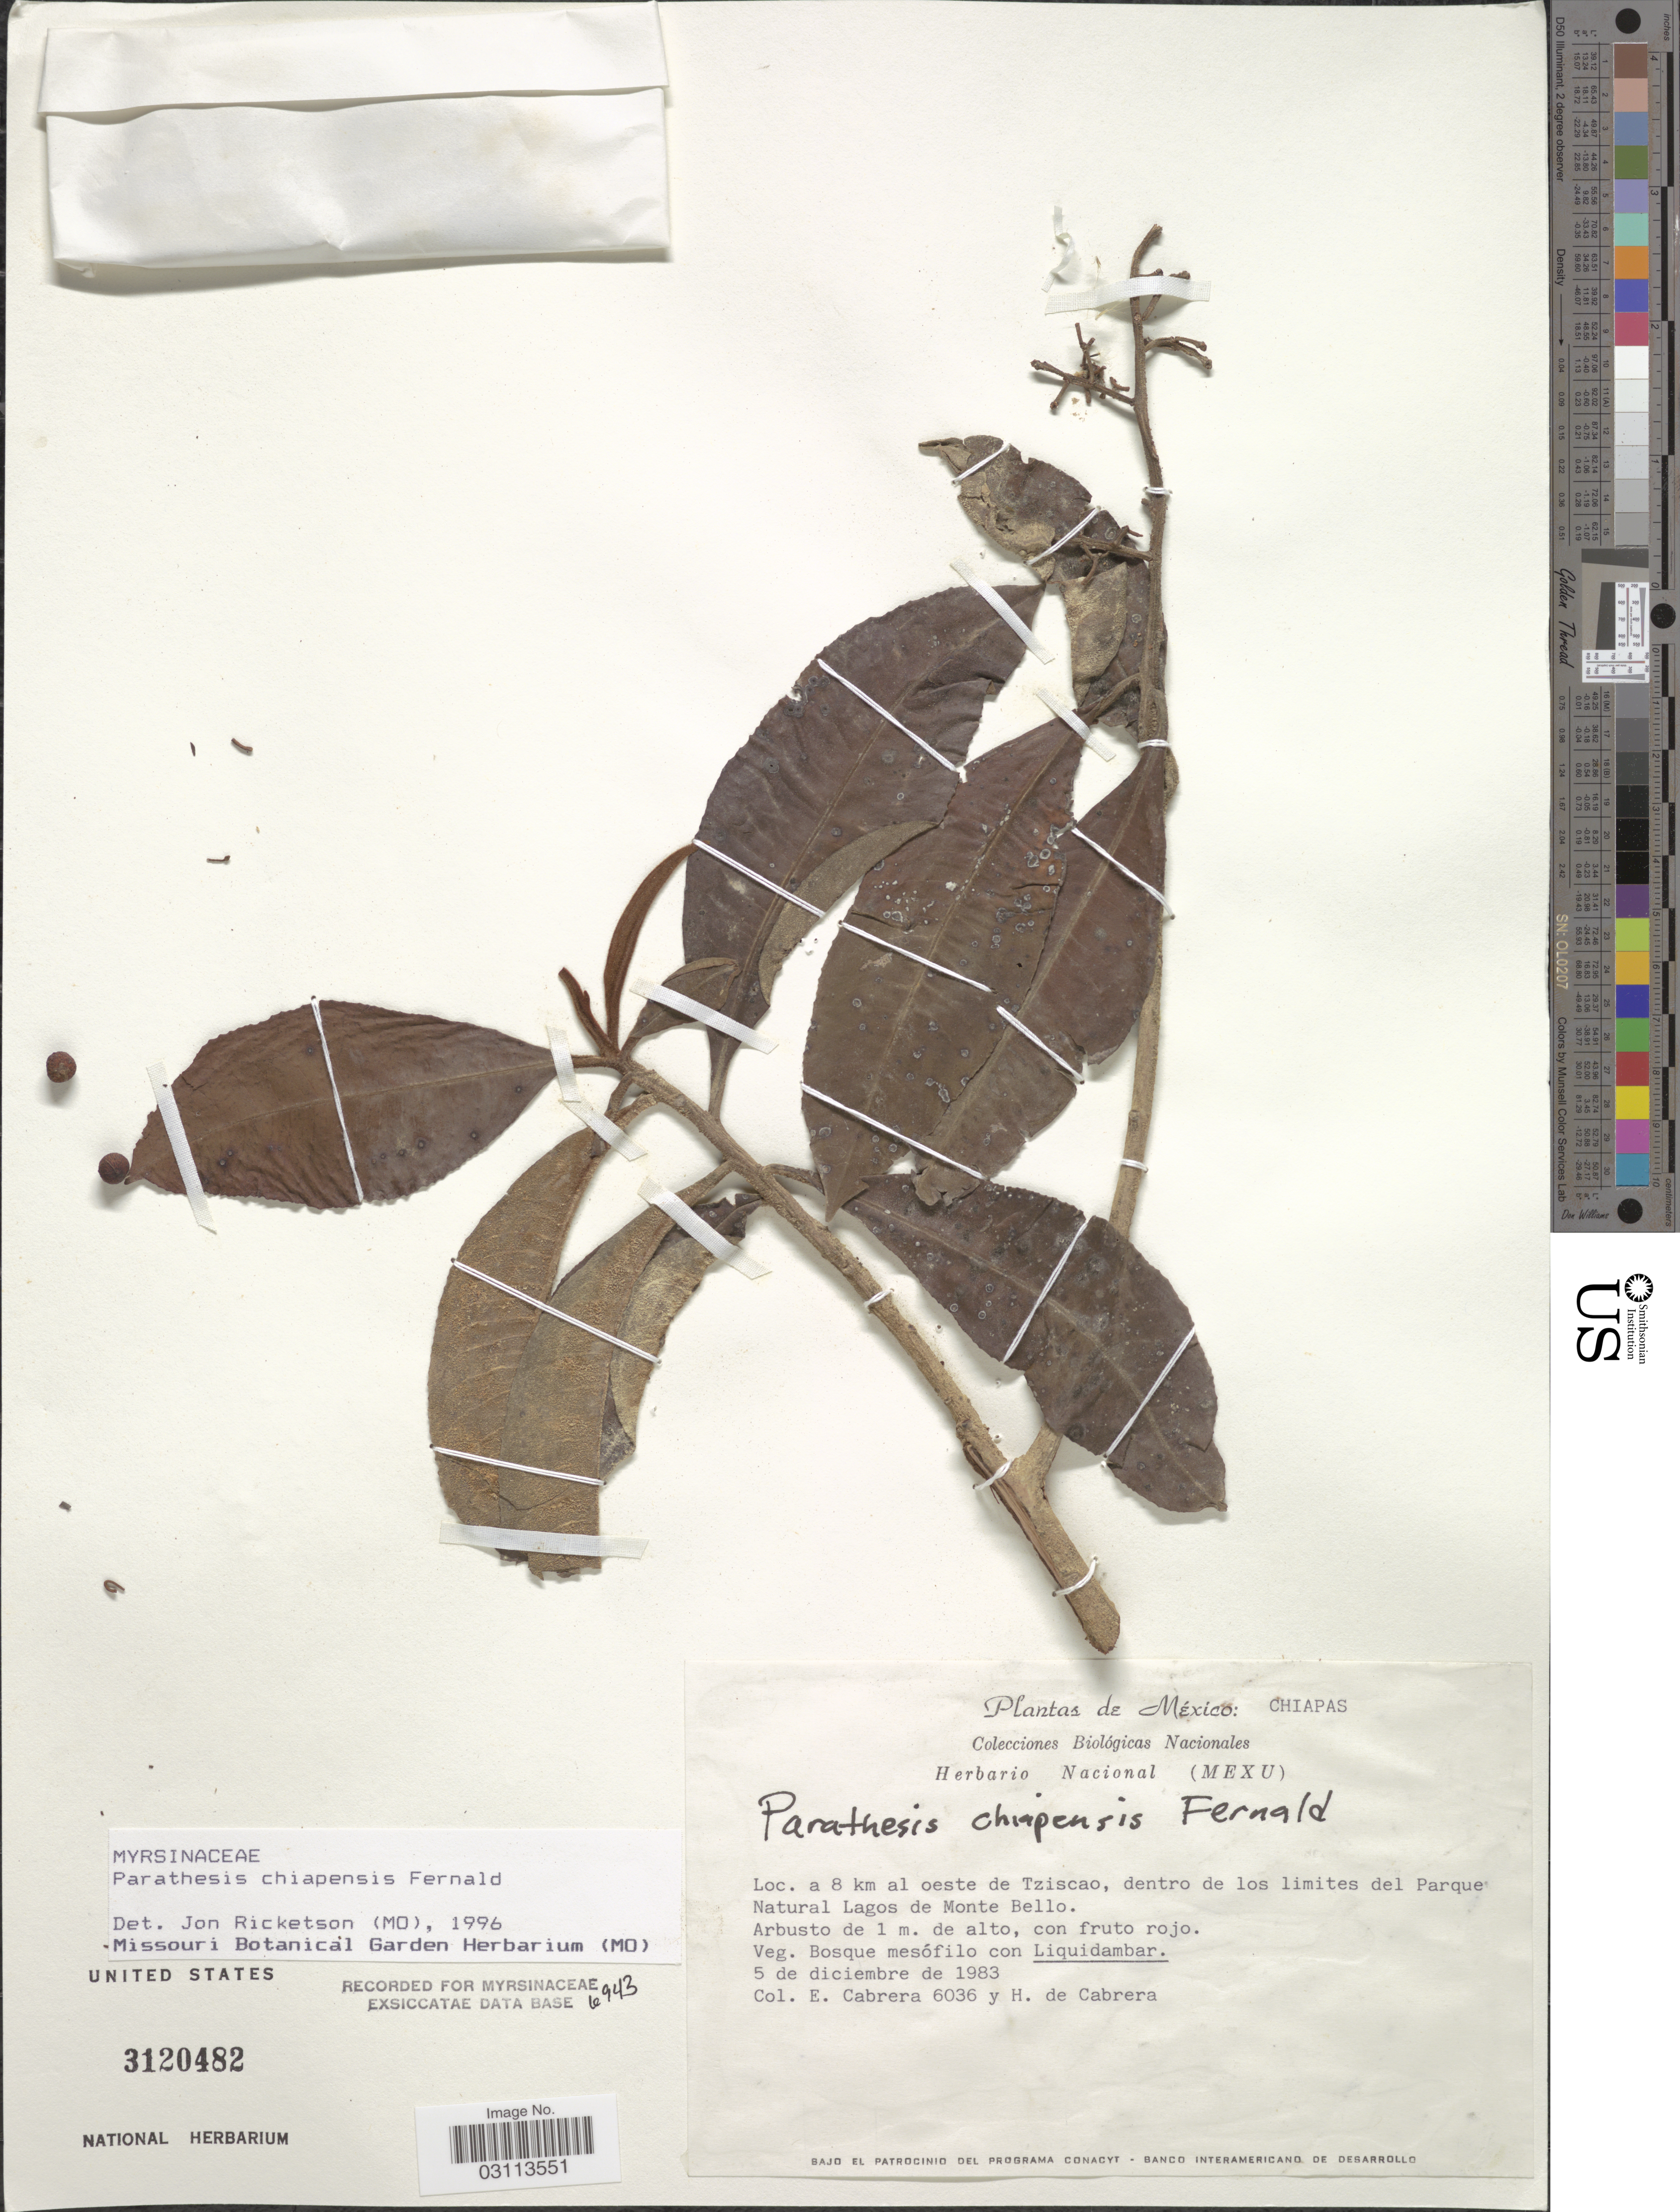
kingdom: Plantae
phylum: Tracheophyta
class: Magnoliopsida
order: Ericales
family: Primulaceae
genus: Parathesis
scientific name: Parathesis chiapensis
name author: Fernald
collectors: E. Cabrera & H. de Cabrera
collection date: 1983-12-05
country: Mexico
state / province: Chiapas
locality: A 8 km al oeste de Tziscao, dentro de los limites del Parque Natural Lagos de Monte Bello.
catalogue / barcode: US 3120482